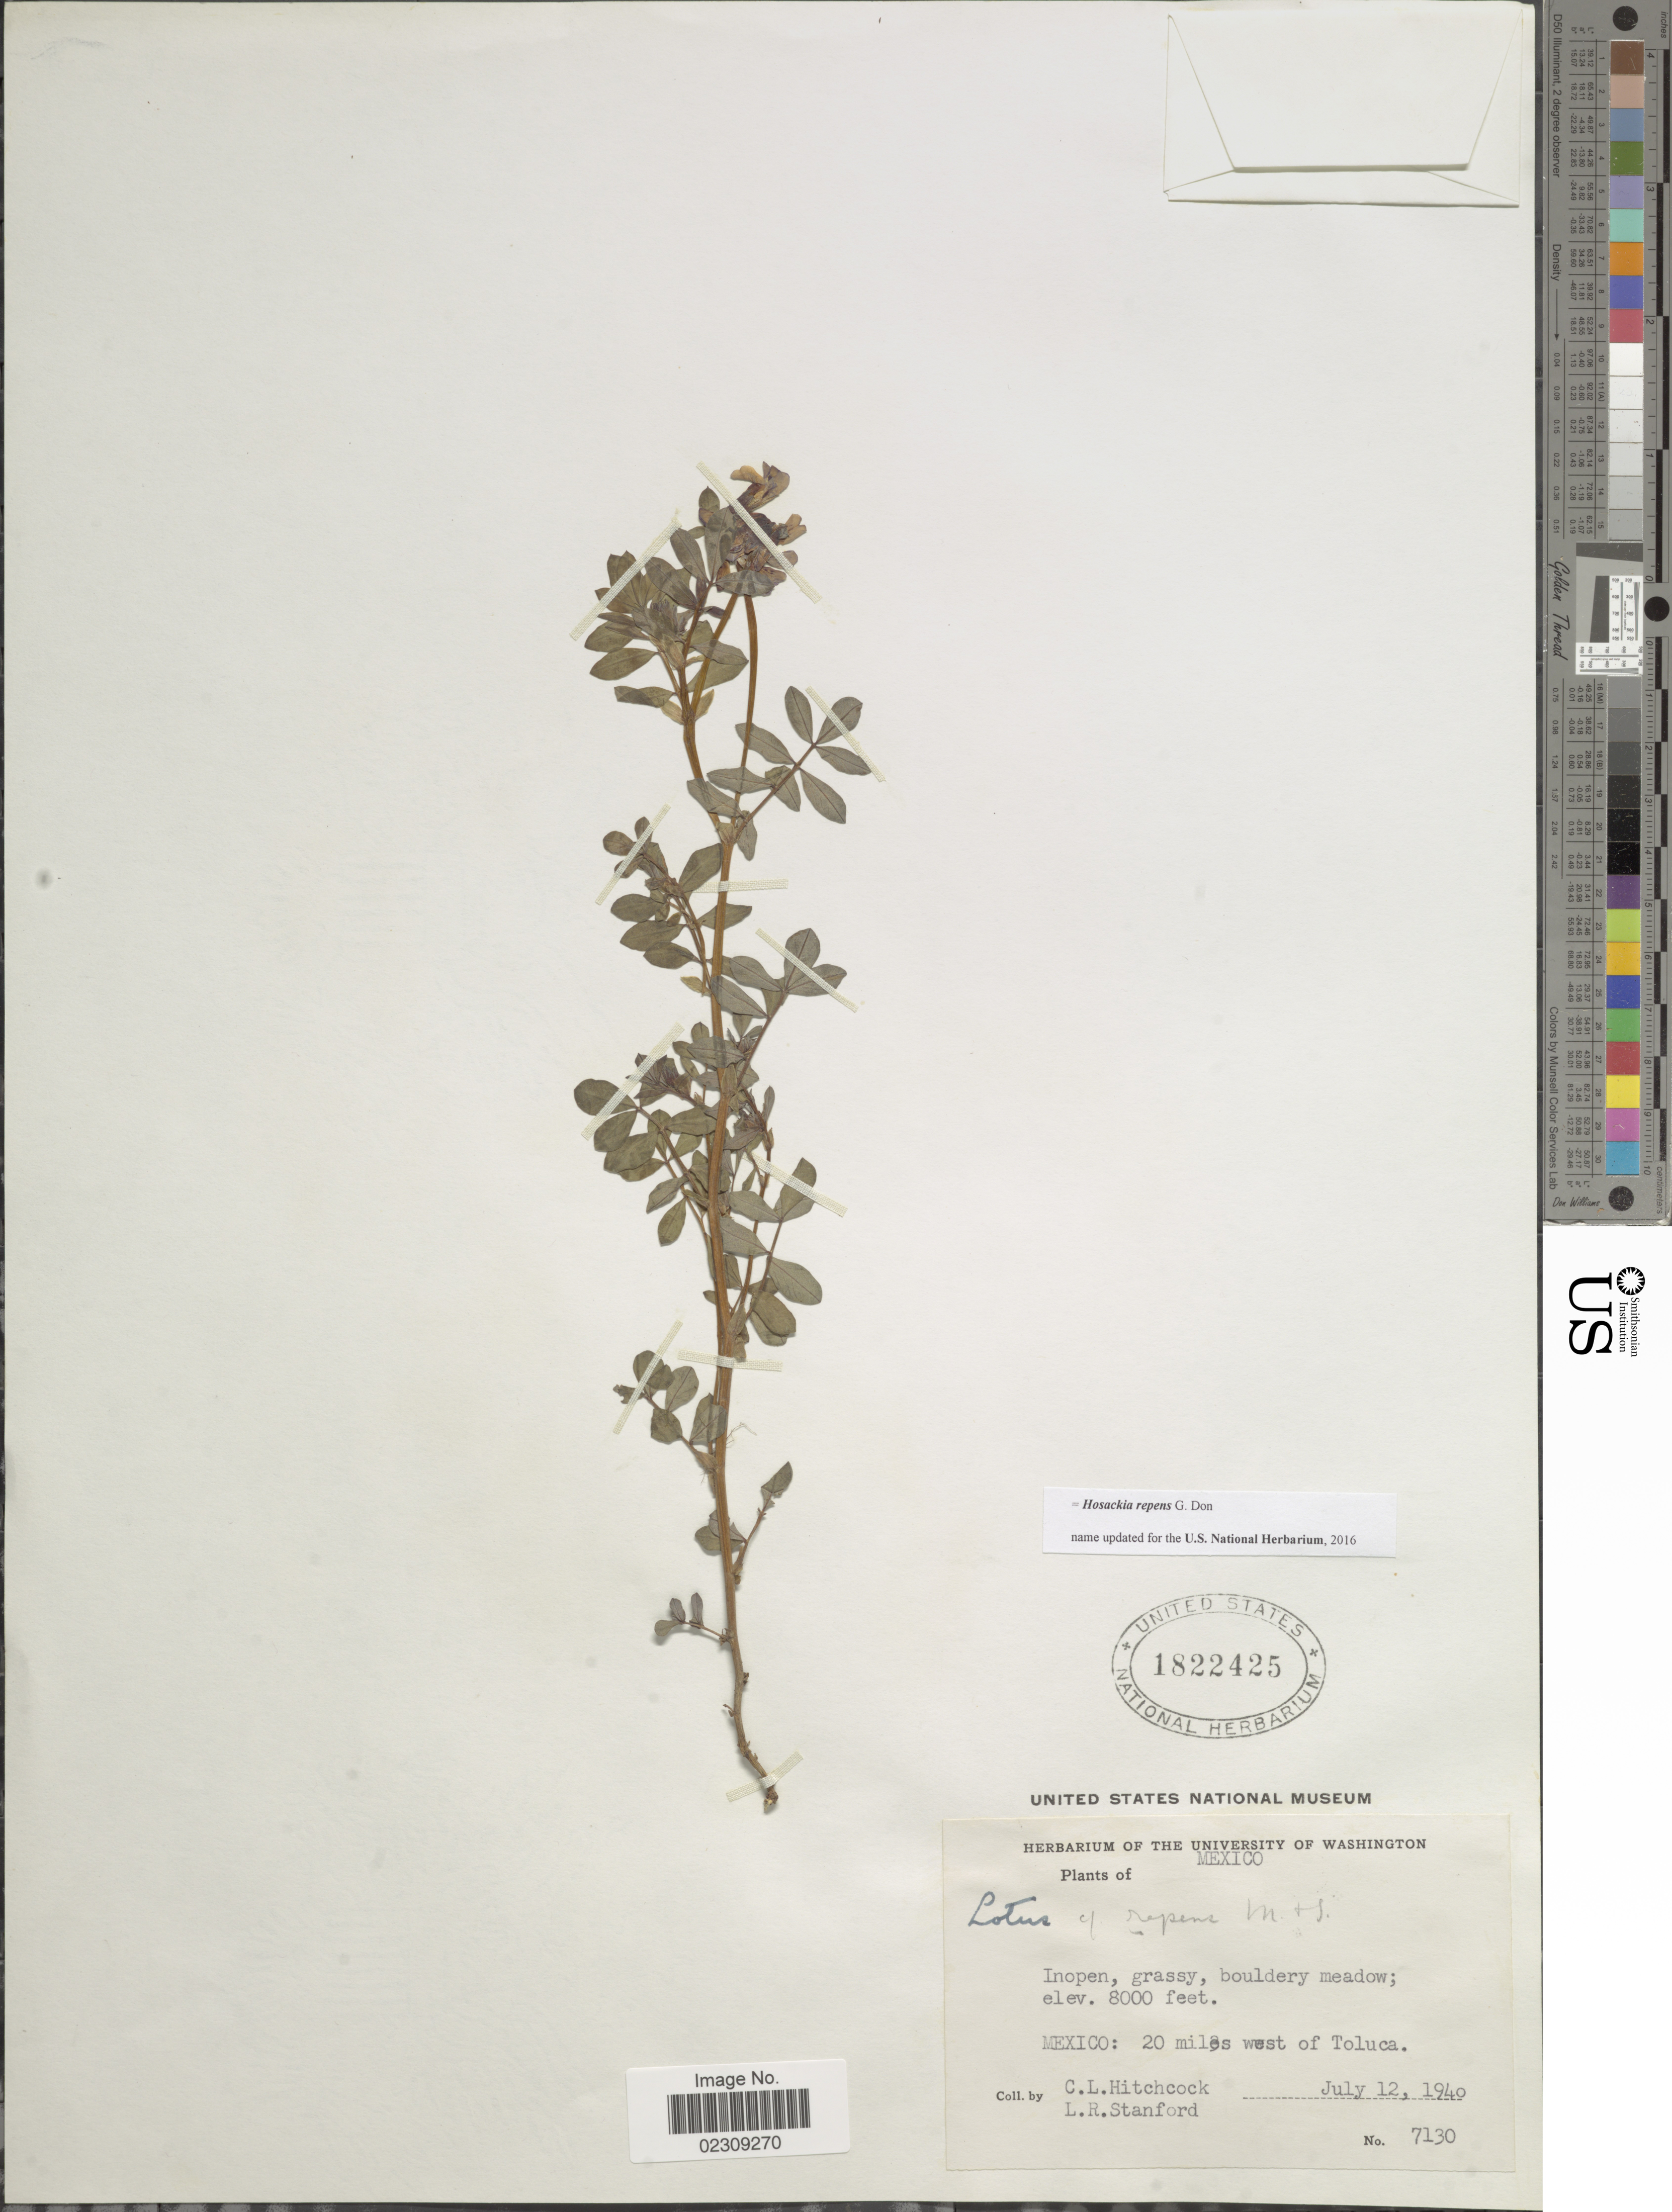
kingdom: Plantae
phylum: Tracheophyta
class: Magnoliopsida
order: Fabales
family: Fabaceae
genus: Hosackia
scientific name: Hosackia repens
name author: G. Don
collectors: C. L. Hitchcock & L. R. Stanford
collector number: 7130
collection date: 1940-07-12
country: Mexico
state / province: México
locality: Inopen, grassy, bouldery meadow, 20 miles west of Toluca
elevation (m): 2438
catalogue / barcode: US 1822425